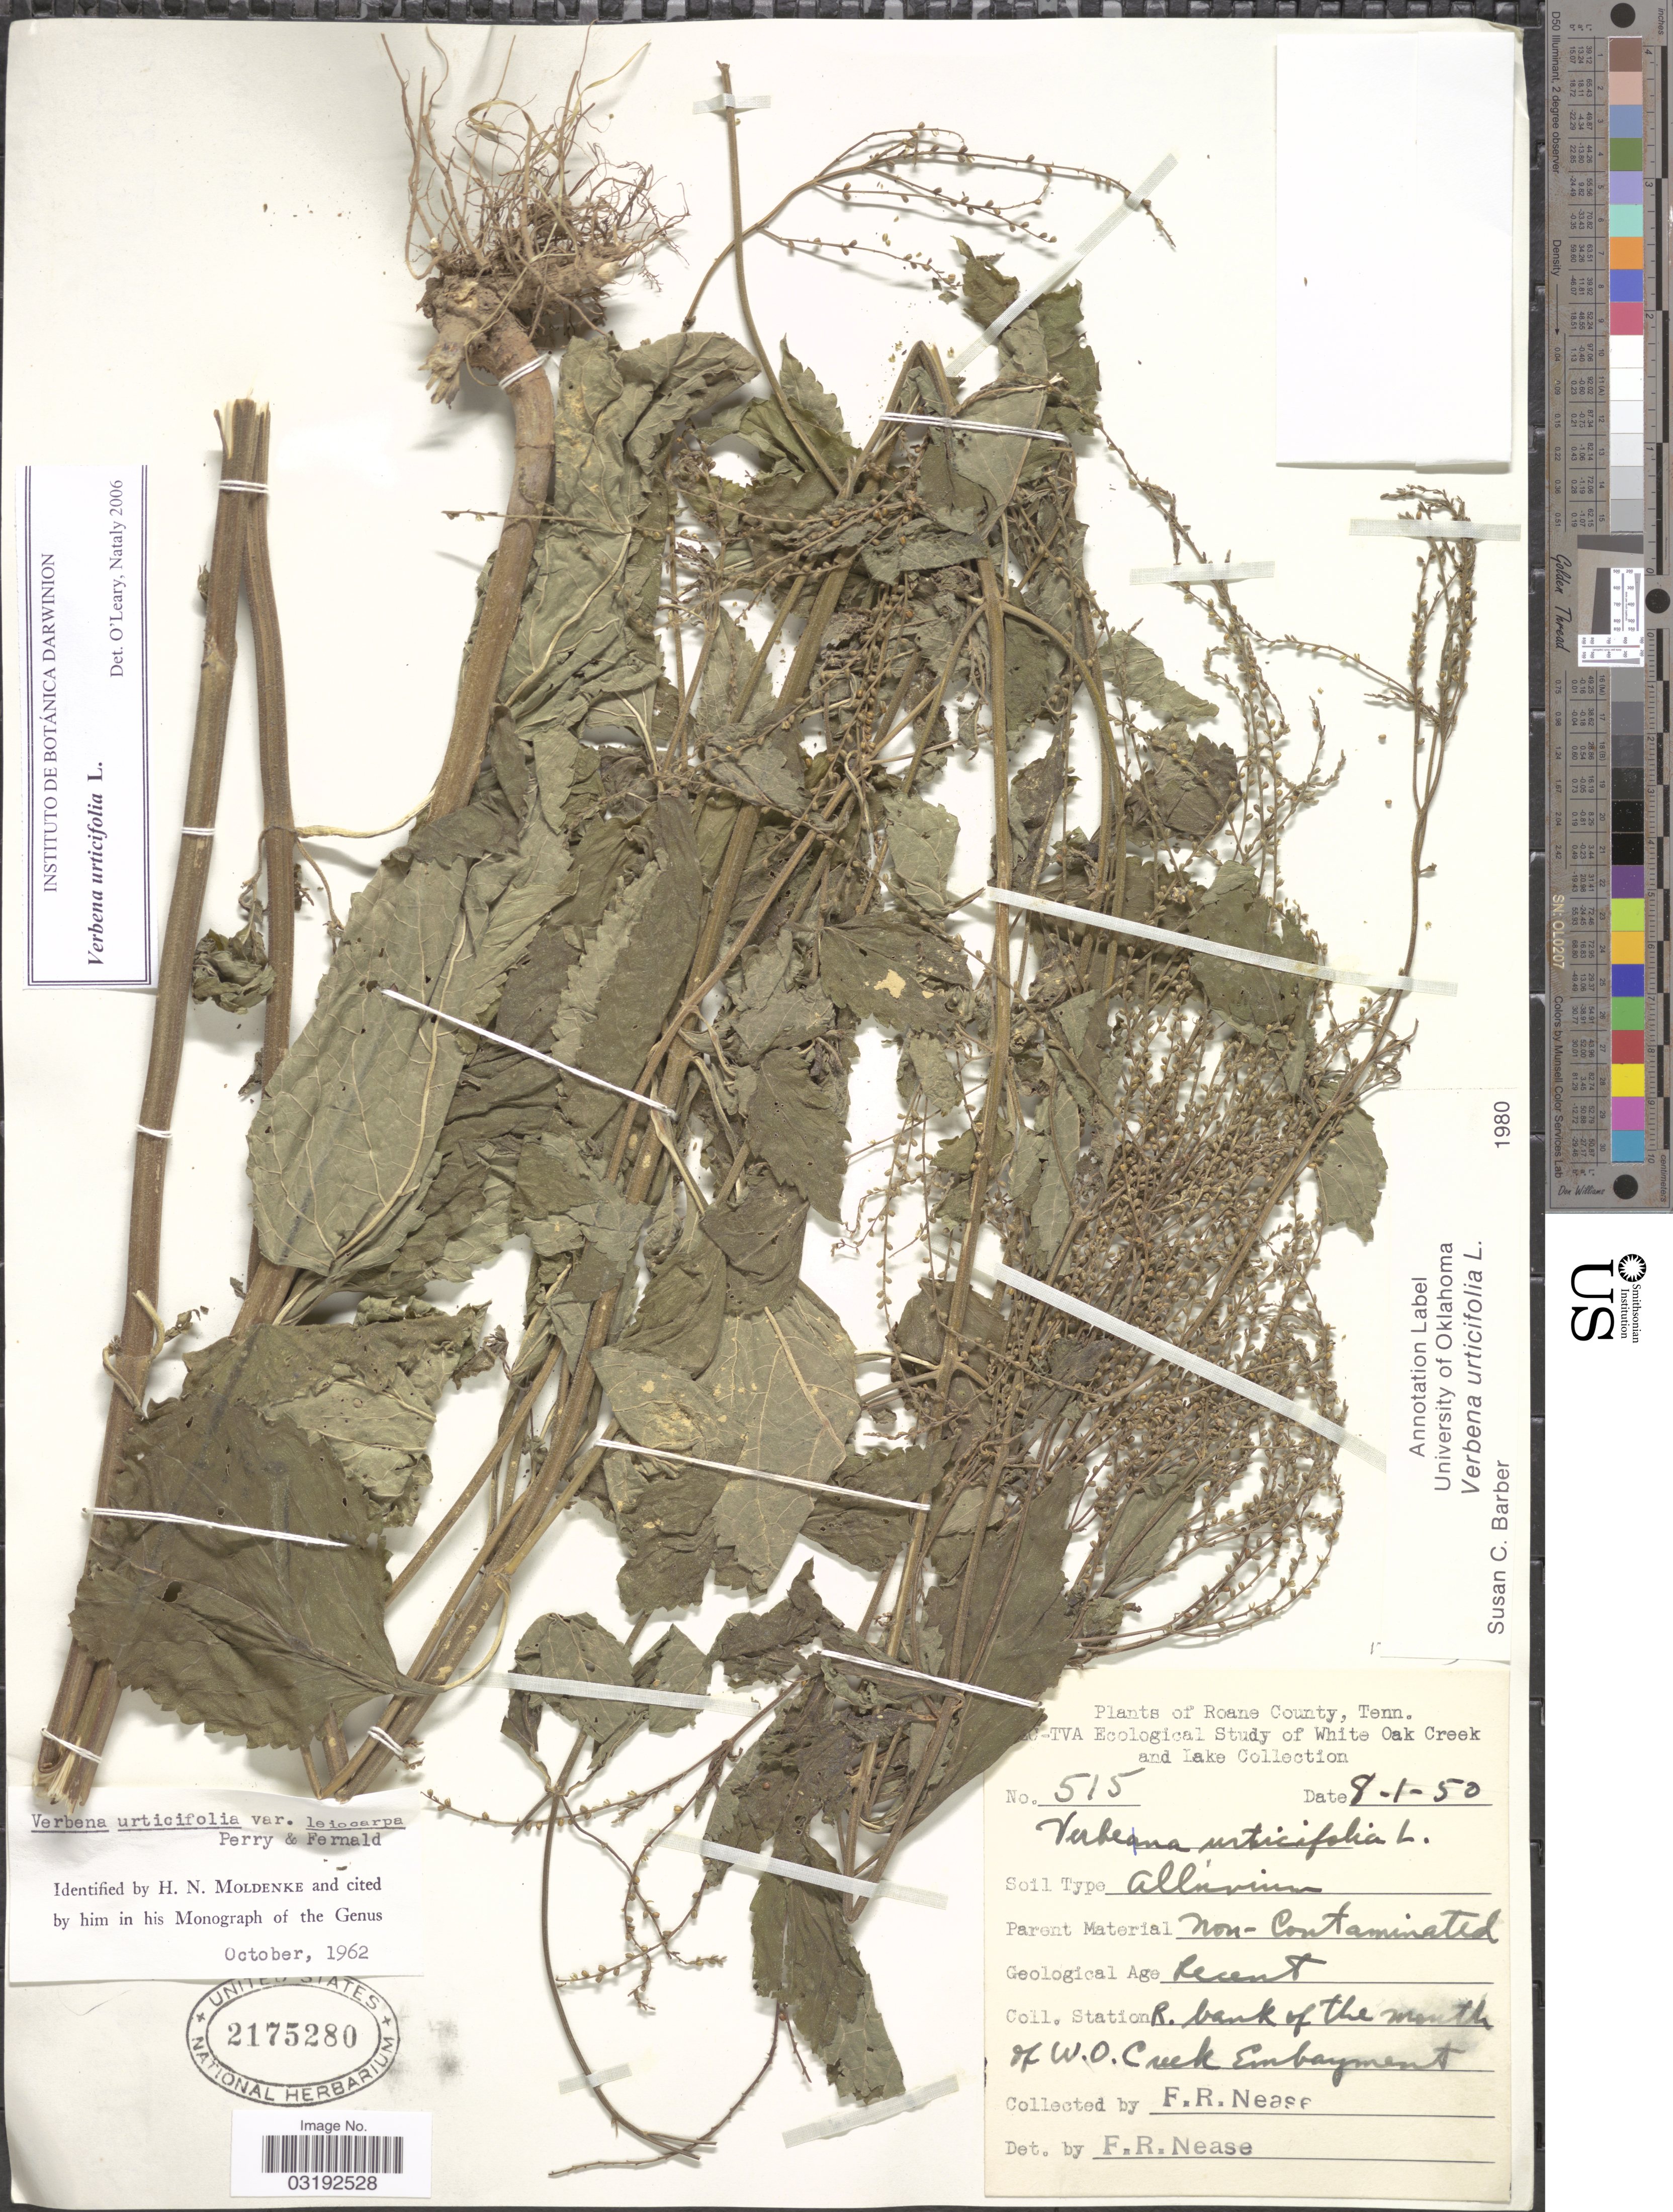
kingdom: Plantae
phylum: Tracheophyta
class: Magnoliopsida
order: Lamiales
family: Verbenaceae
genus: Verbena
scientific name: Verbena urticifolia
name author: L.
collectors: F. Nease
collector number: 515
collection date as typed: Transcribed d/m/y: 1/8/50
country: United States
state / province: Tennessee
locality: Roane County. R. bank of the mouth of W.O. Creek Embayment. White Oak Creek and Lake.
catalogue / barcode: US 2175280